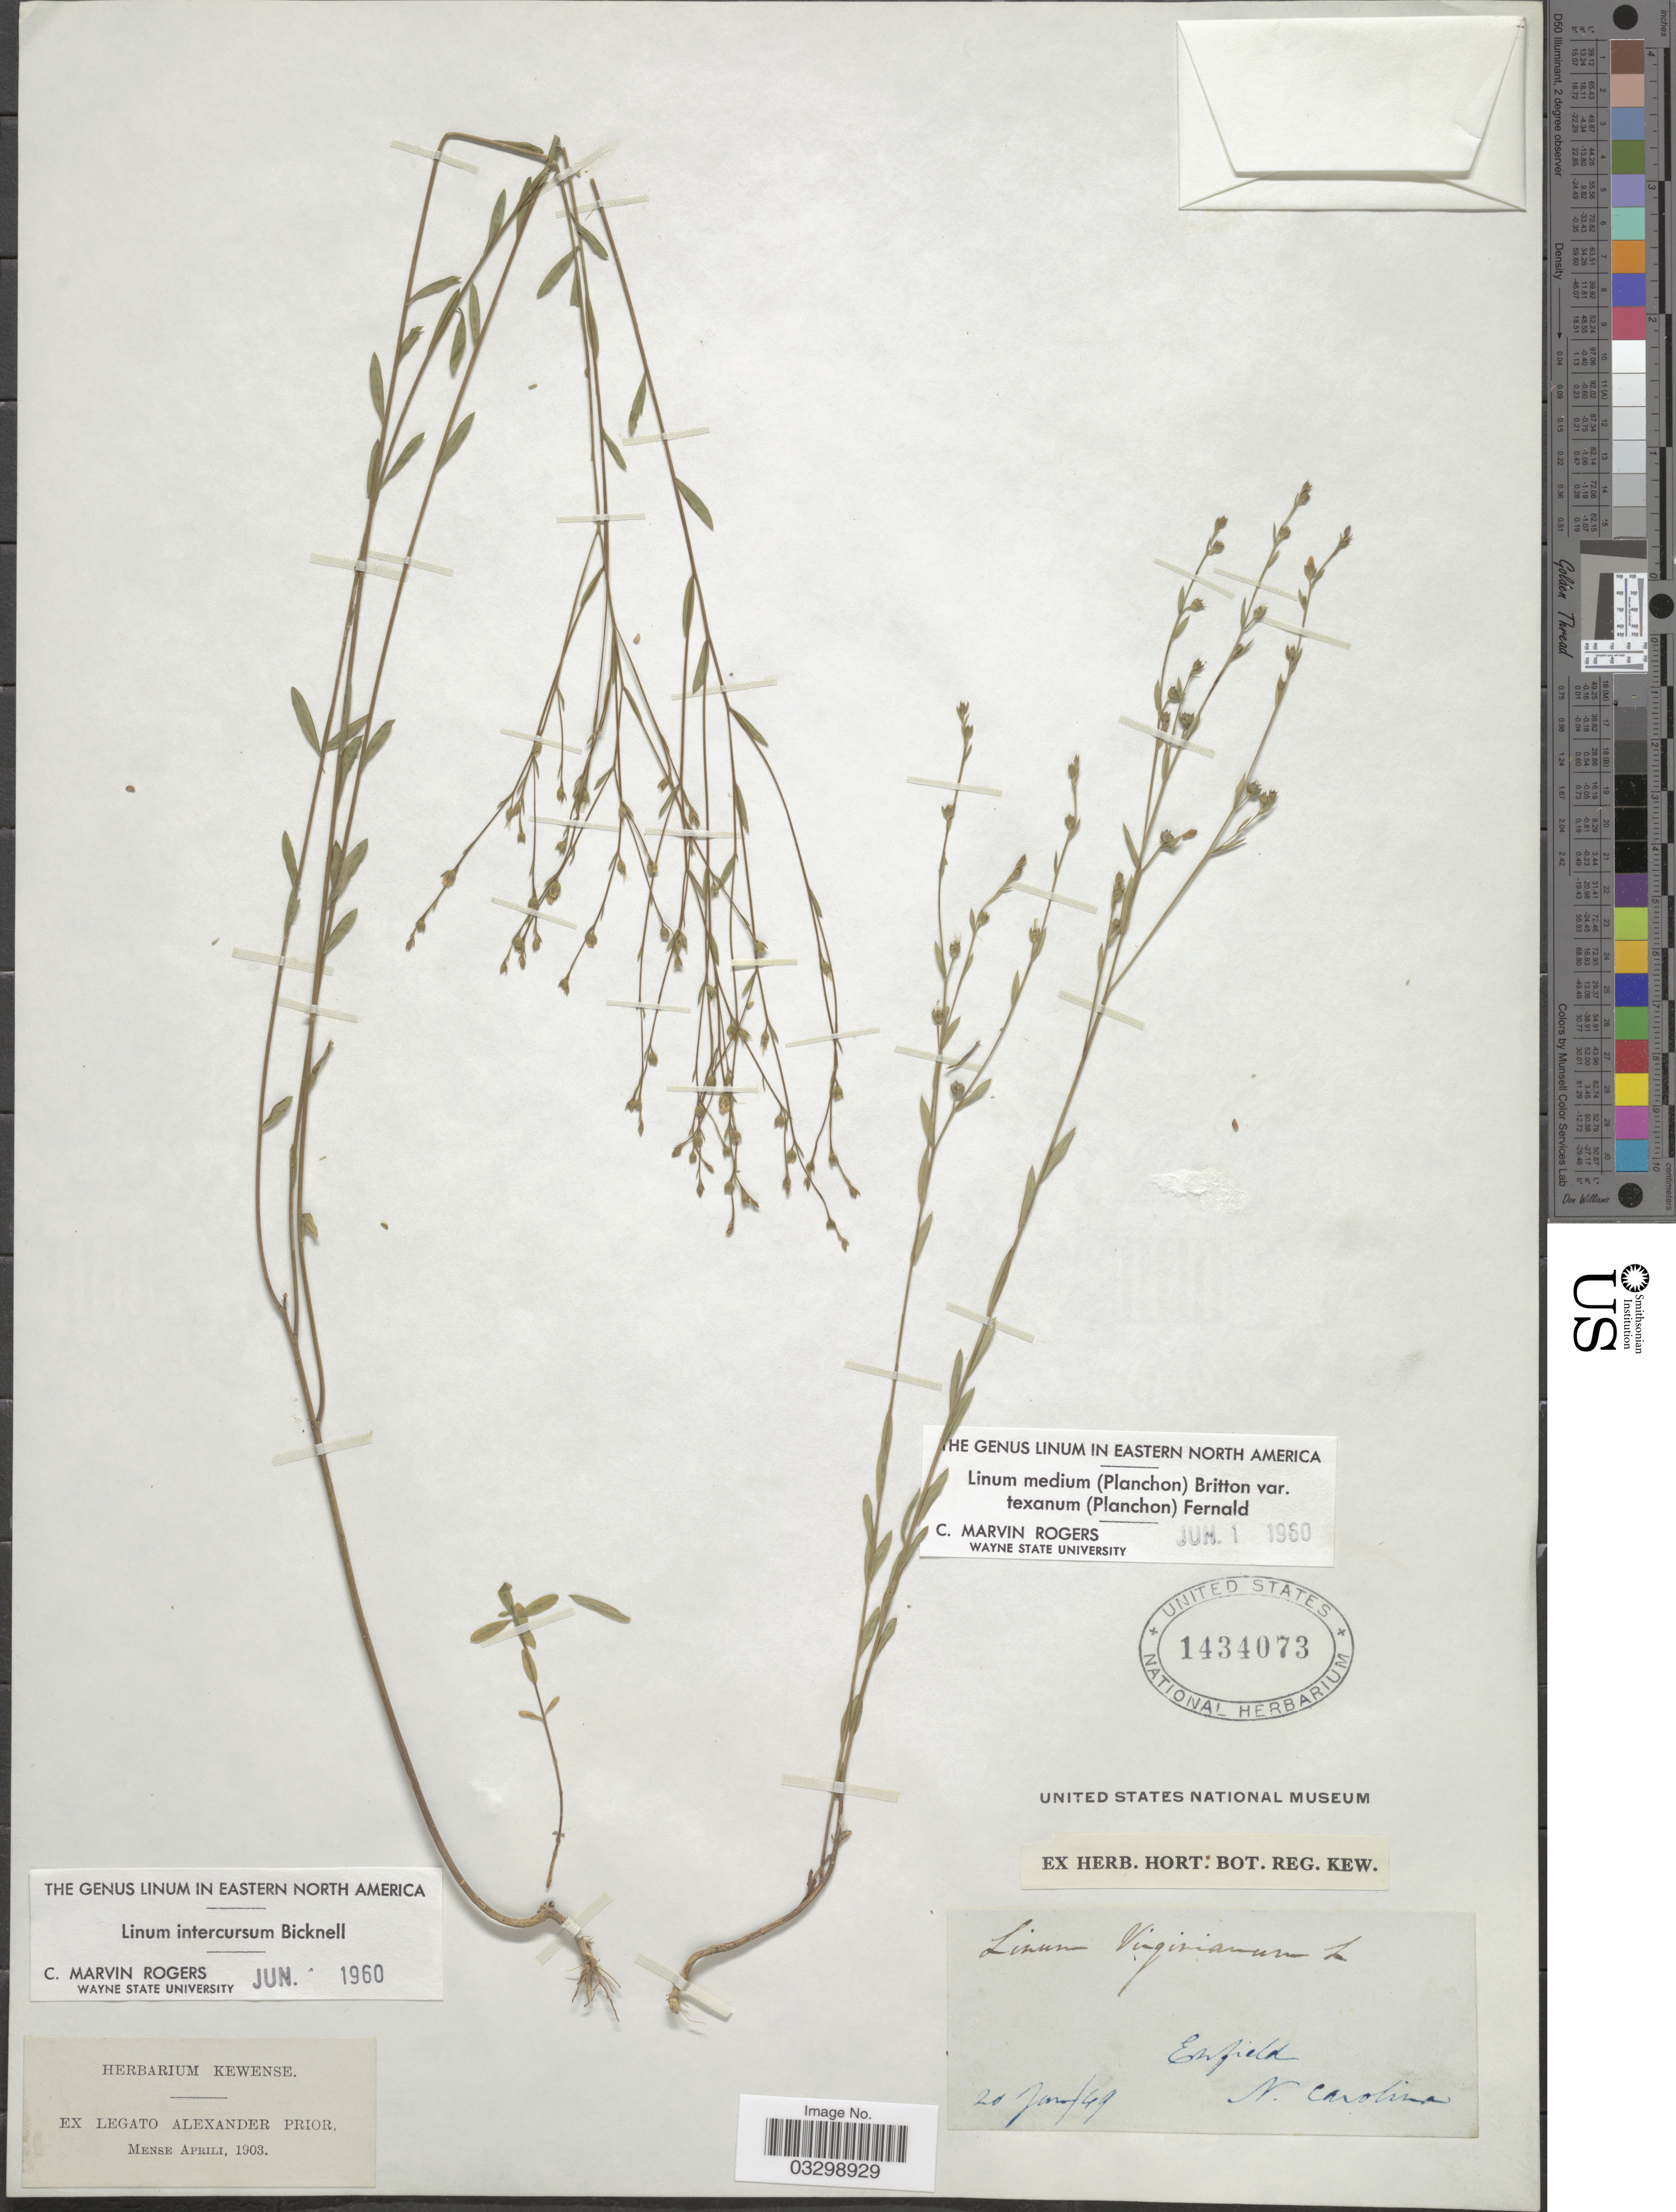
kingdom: Plantae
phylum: Tracheophyta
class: Magnoliopsida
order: Malpighiales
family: Linaceae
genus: Linum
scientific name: Linum medium var. texanum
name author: (Planch.) Fernald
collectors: ex herb. Hort. Reg. Kew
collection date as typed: Transcribed d/m/y: 20/6/49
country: United States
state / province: North Carolina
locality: Enfield.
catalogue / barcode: US 1434073